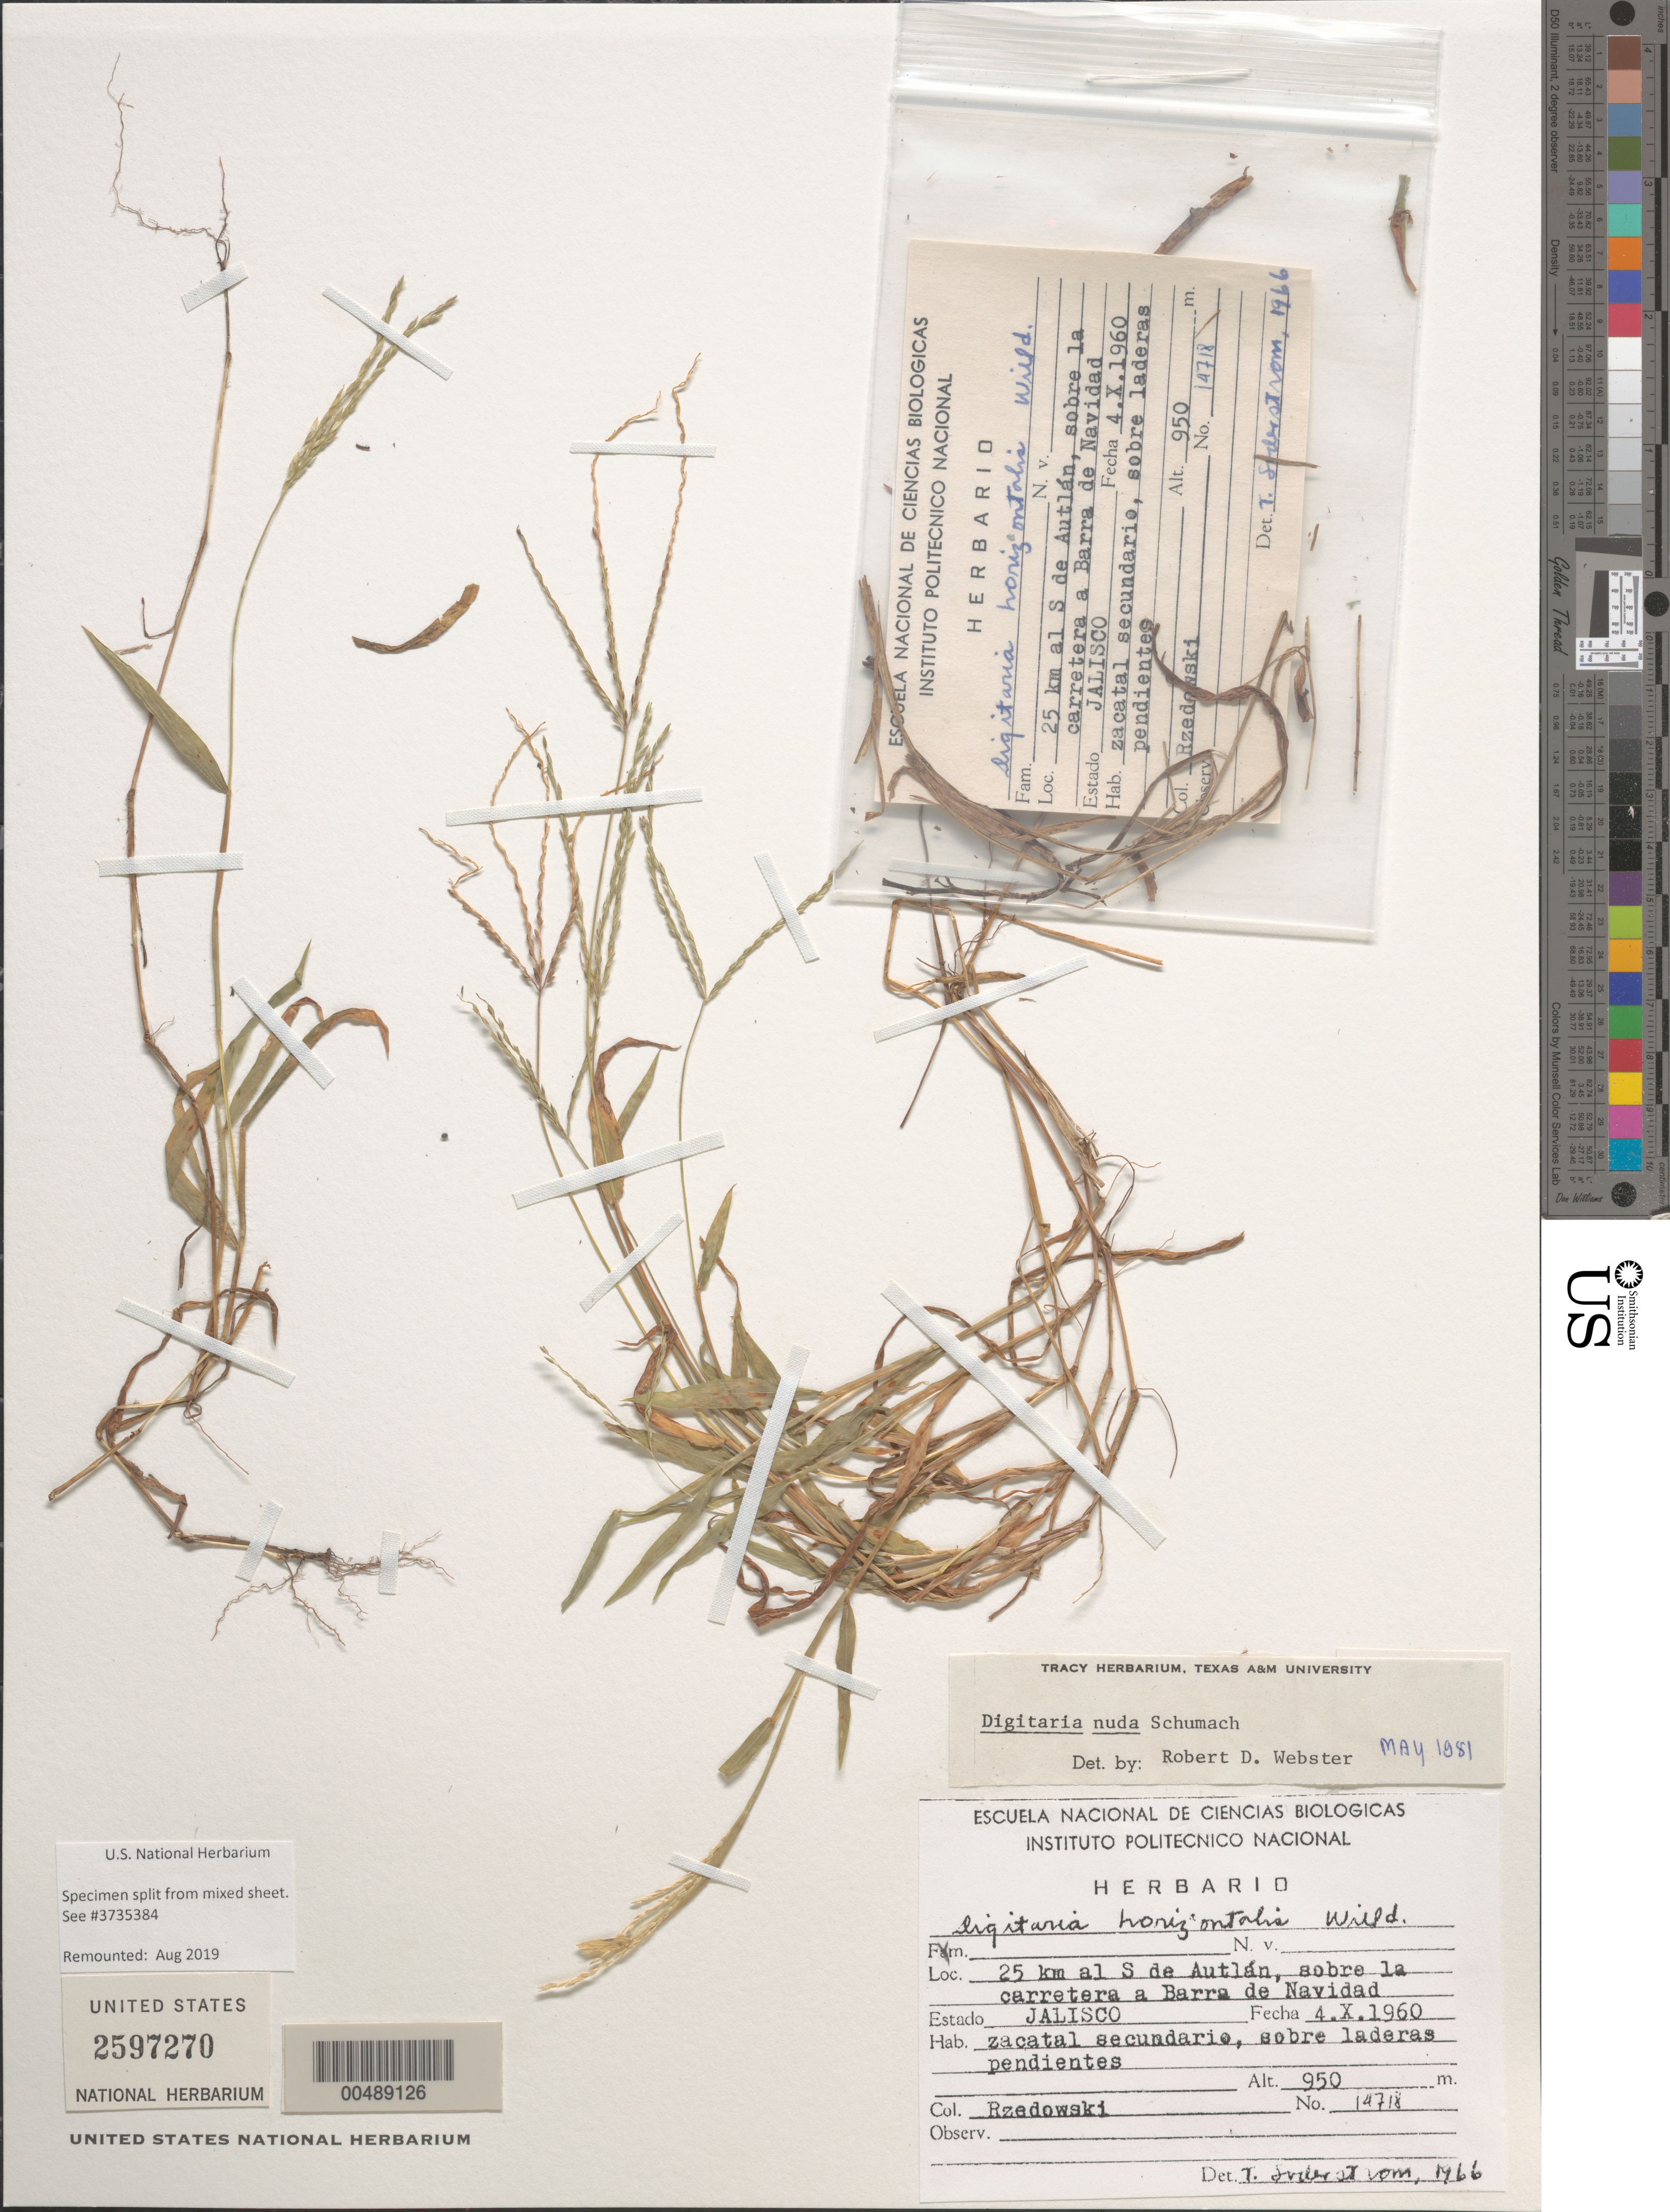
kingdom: Plantae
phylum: Tracheophyta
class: Liliopsida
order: Poales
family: Poaceae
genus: Digitaria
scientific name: Digitaria nuda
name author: Schumach.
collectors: Rzedowski, --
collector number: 14718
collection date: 1960-10-04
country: Mexico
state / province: Jalisco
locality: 25 km al S de Autlán, sobre la carretera a Barra de Navidad.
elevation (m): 950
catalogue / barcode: US 2597270